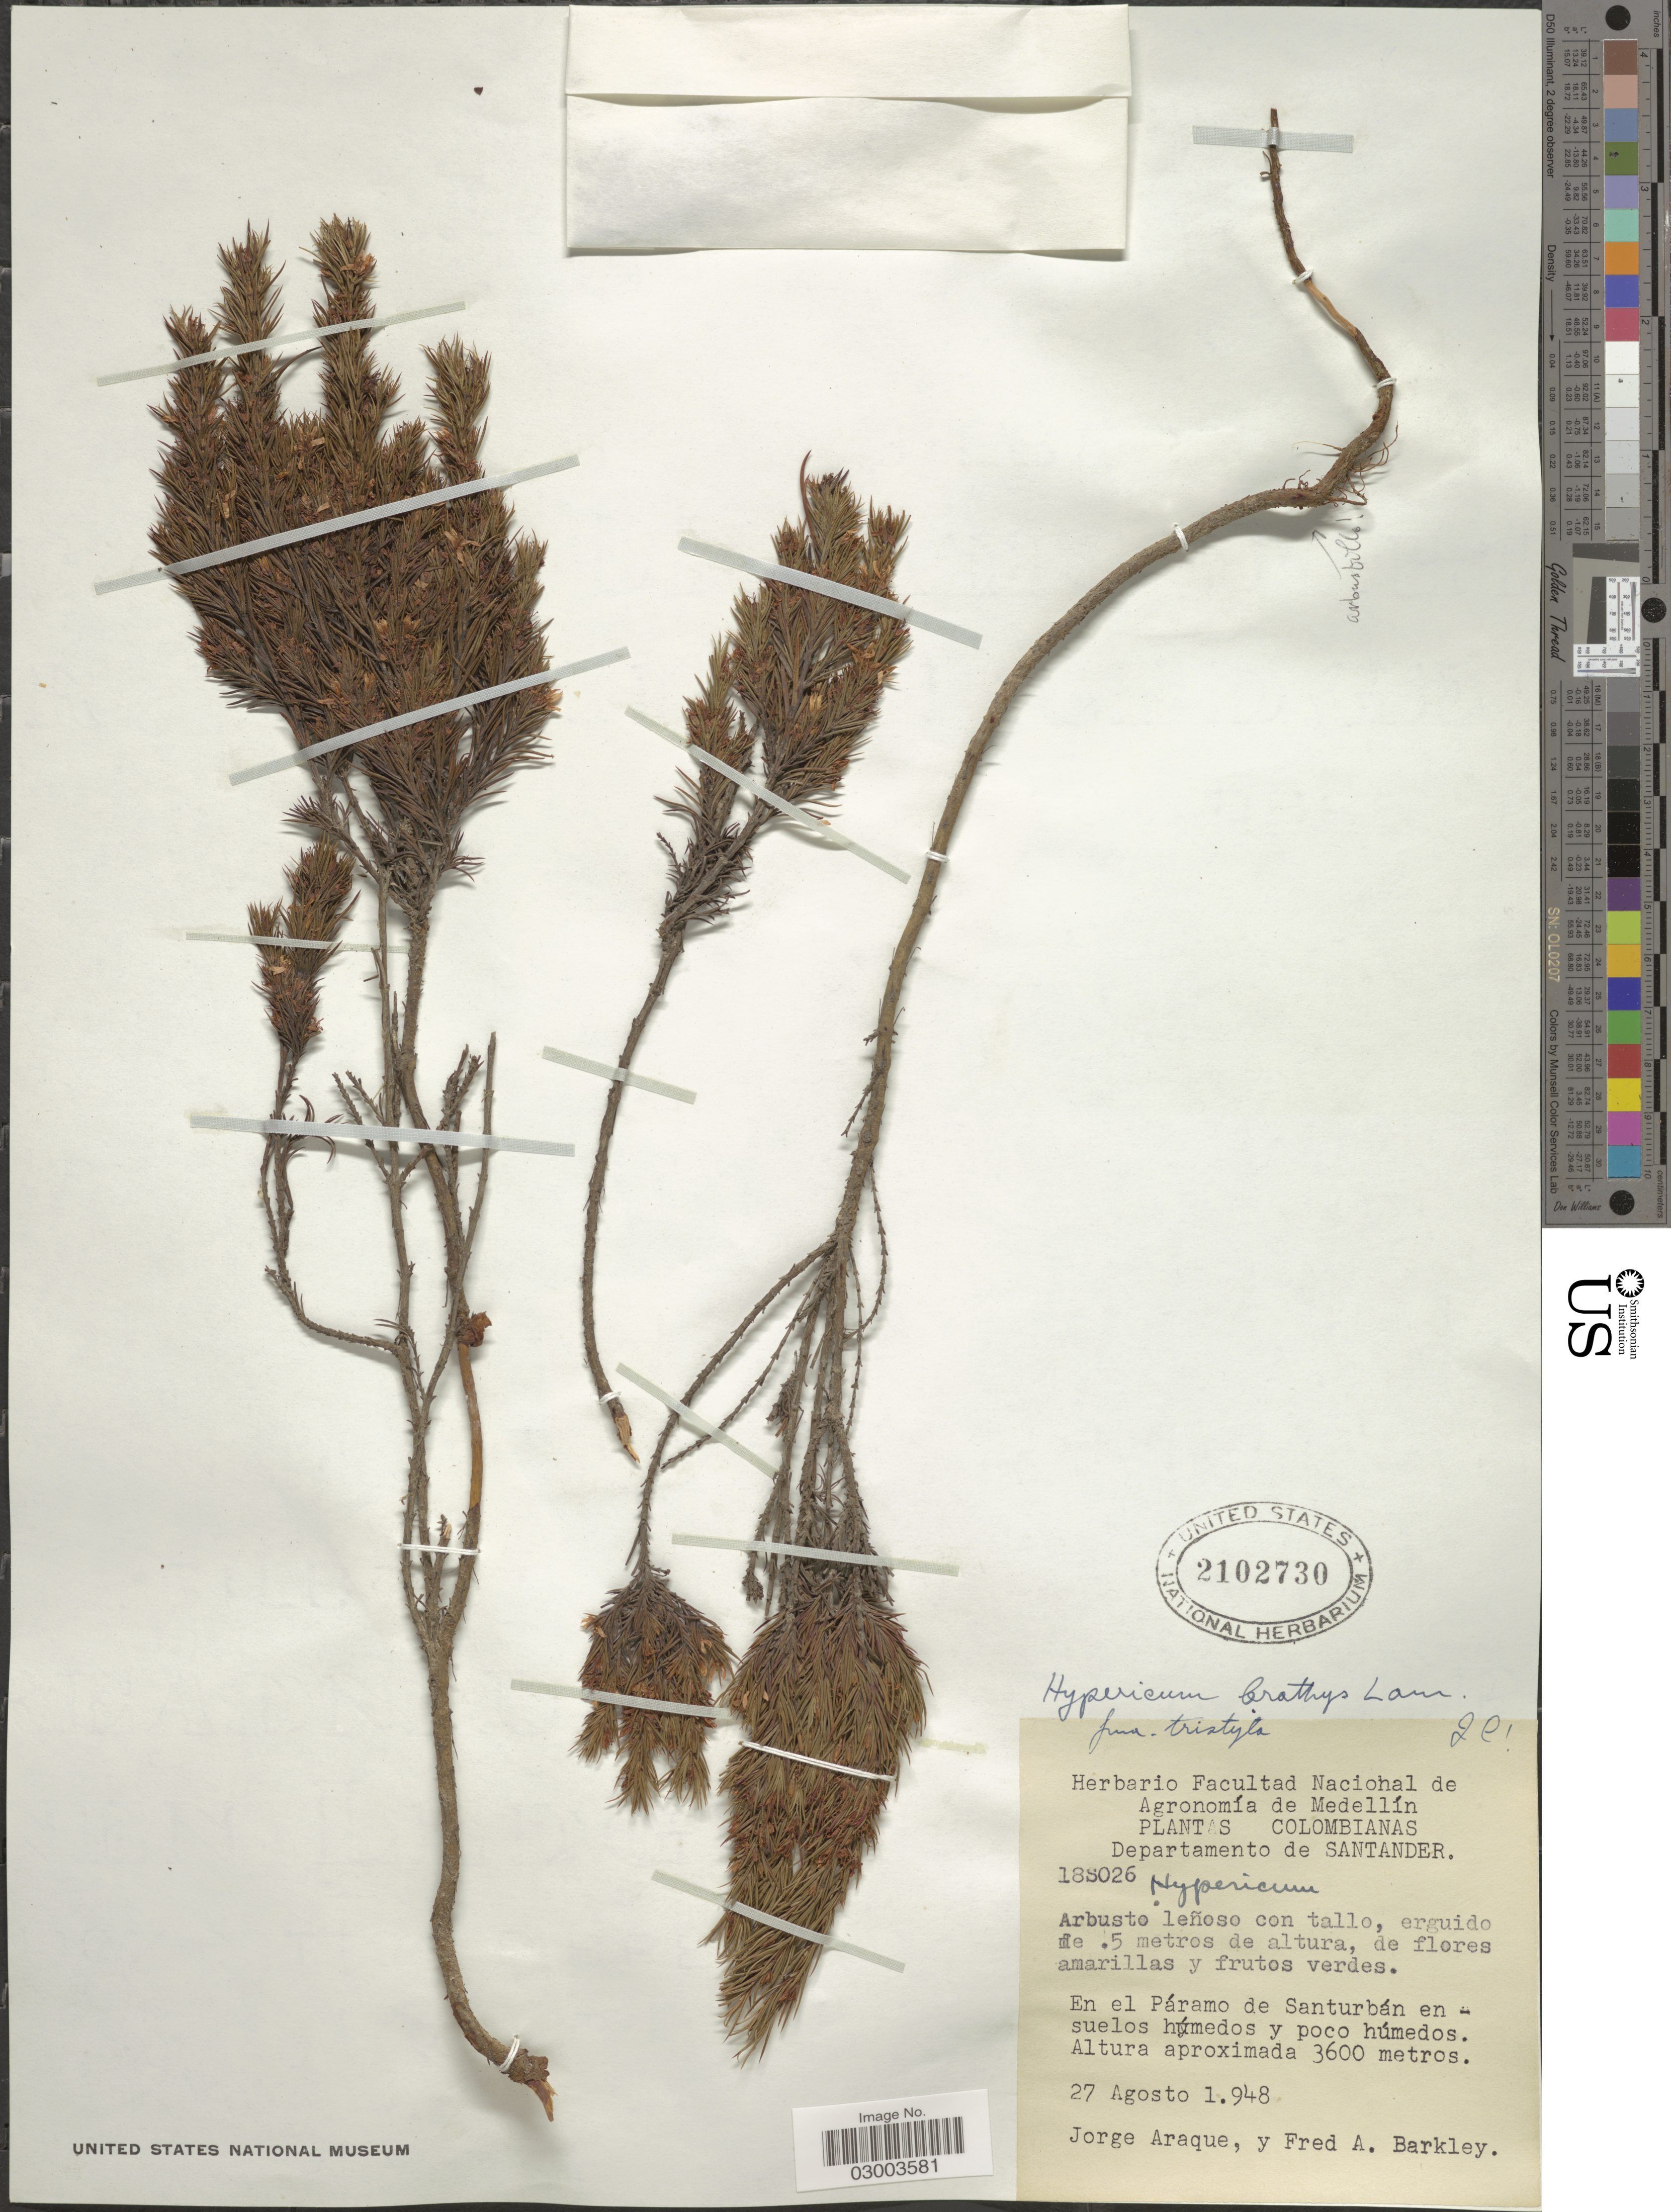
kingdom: Plantae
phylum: Tracheophyta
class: Magnoliopsida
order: Malpighiales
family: Hypericaceae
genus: Hypericum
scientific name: Hypericum juniperinum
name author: Kunth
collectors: F. A. Barkley & J. Araque Molina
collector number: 18S026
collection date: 1948-08-27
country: Colombia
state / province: Santander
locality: Departamento de Santander. En el Páramo en - suelos húmedos y poco húmedos.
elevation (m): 3600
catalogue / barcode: US 2102730